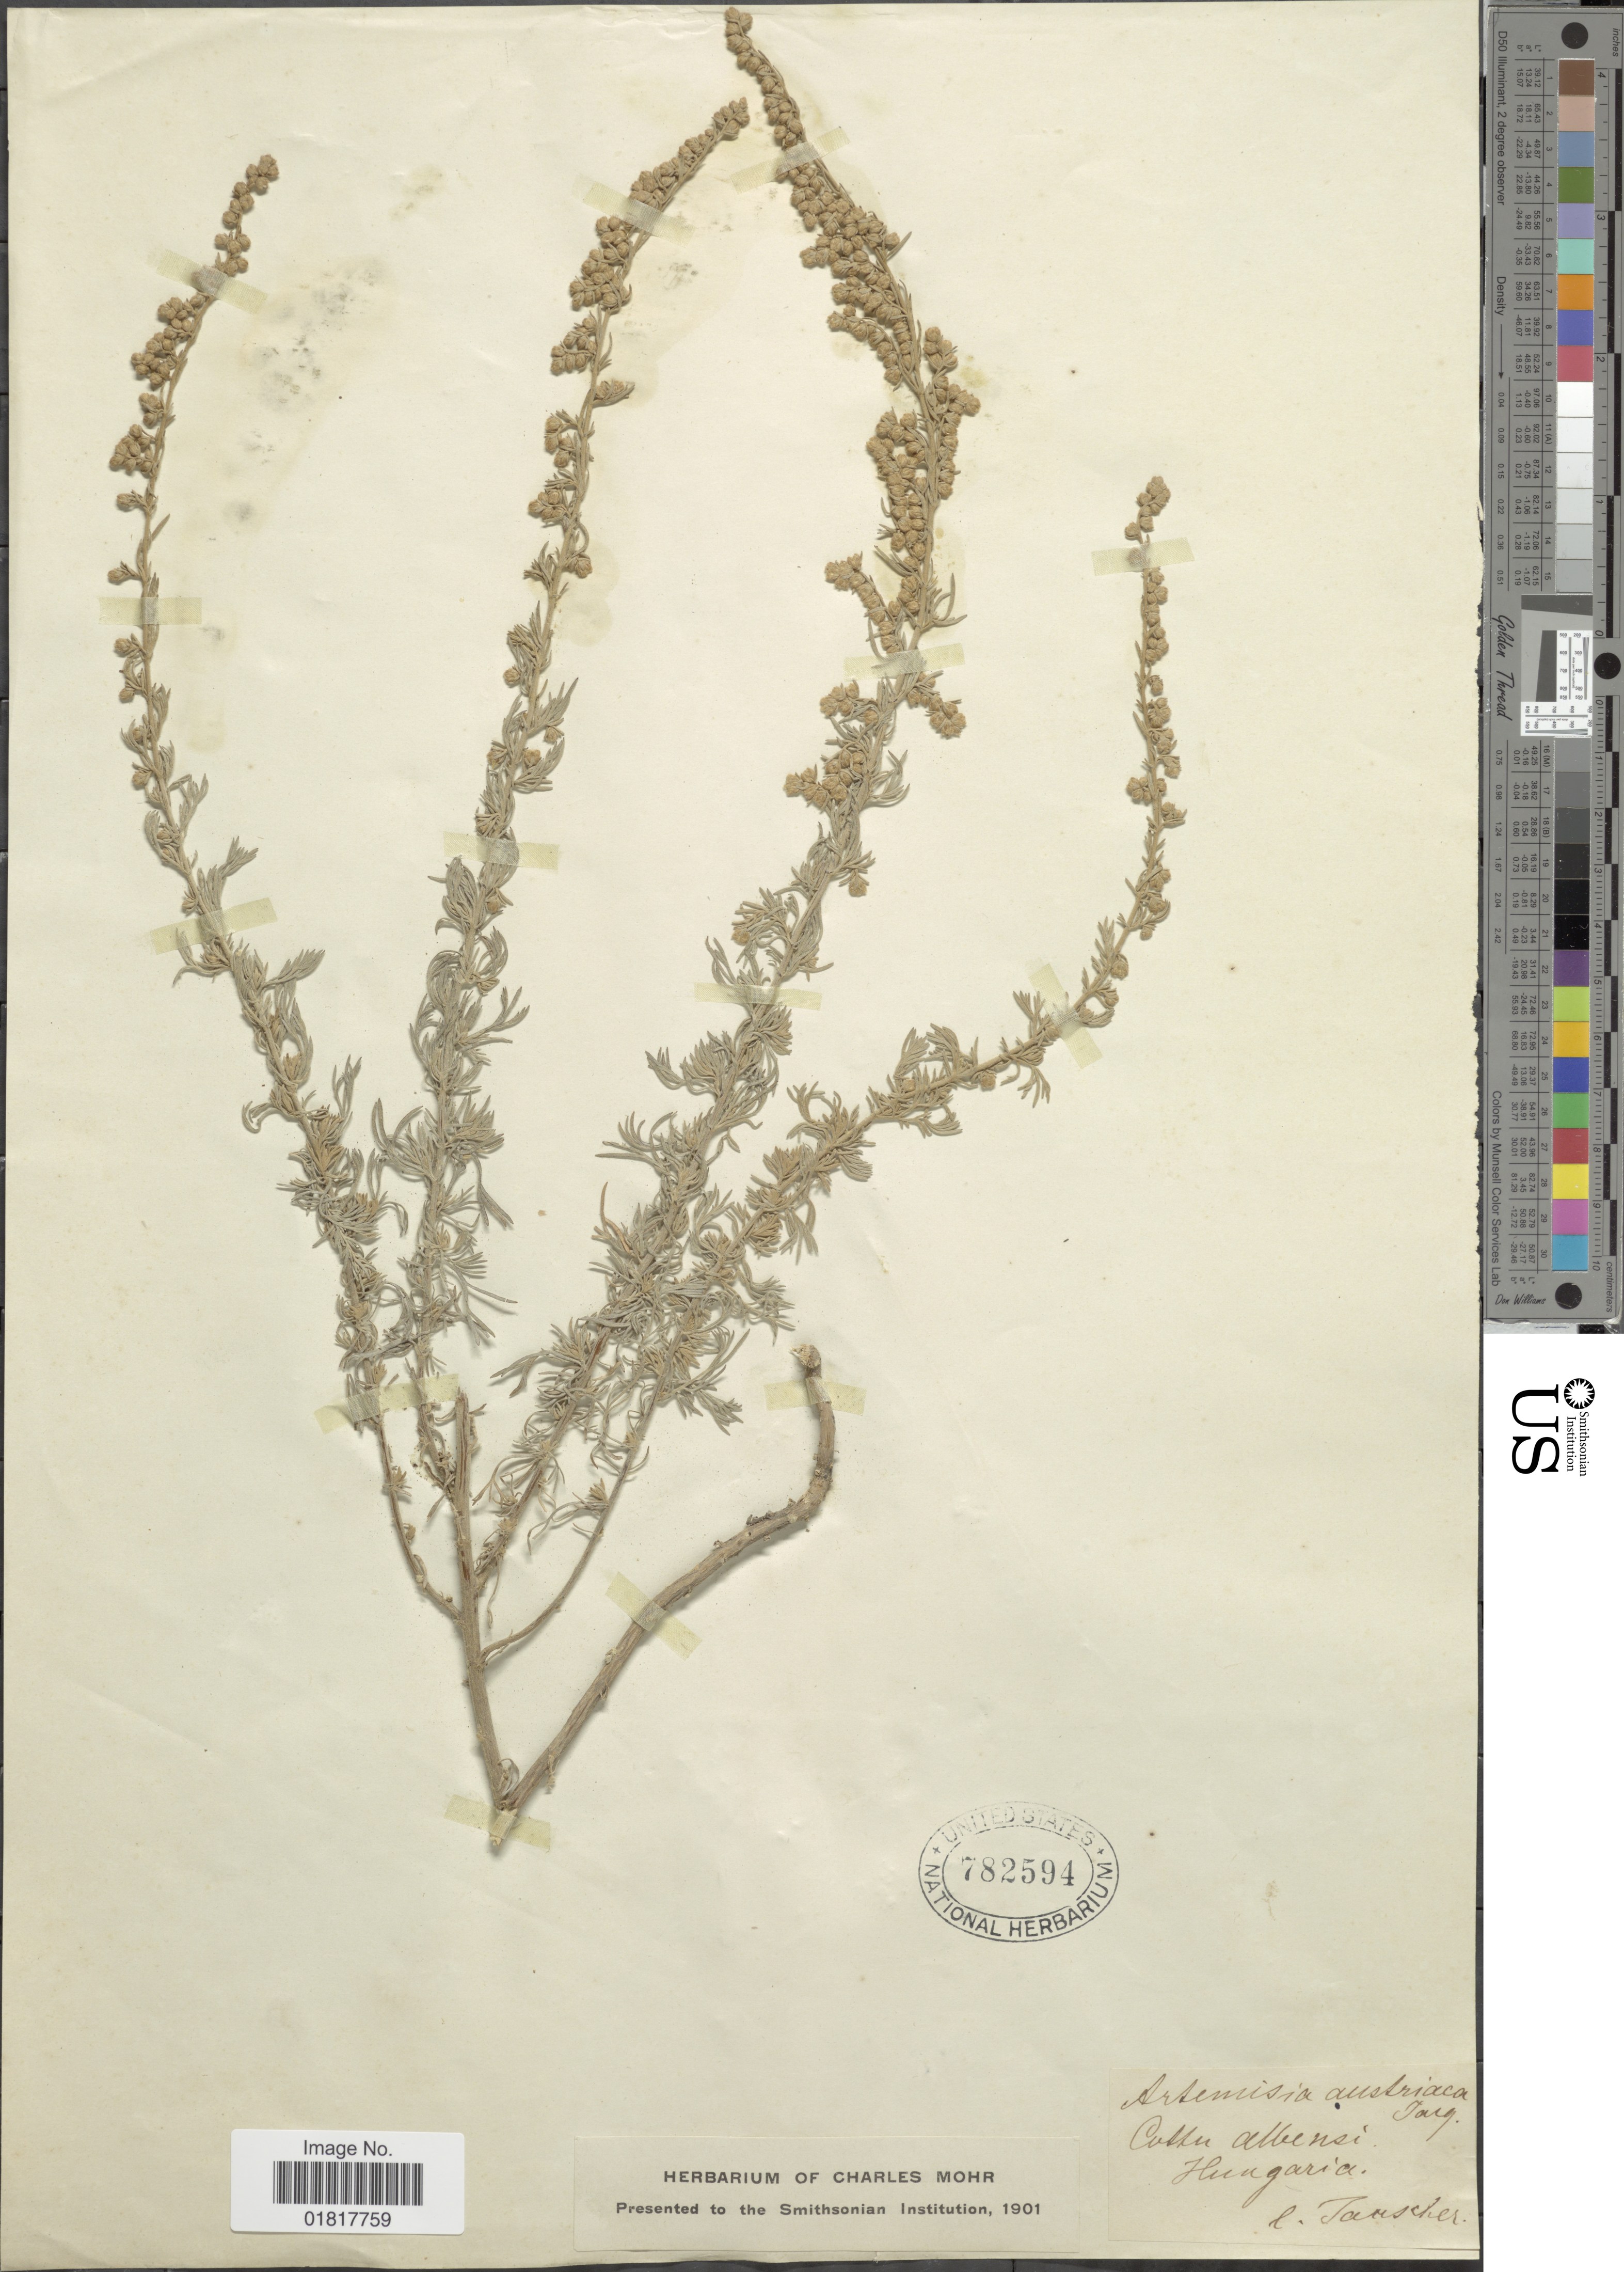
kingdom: Plantae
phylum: Tracheophyta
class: Magnoliopsida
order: Asterales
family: Asteraceae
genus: Artemisia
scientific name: Artemisia austriaca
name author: Jacq.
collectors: G. Tauscher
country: Hungary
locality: Cotten albensi [interpreted]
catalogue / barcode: US 782594